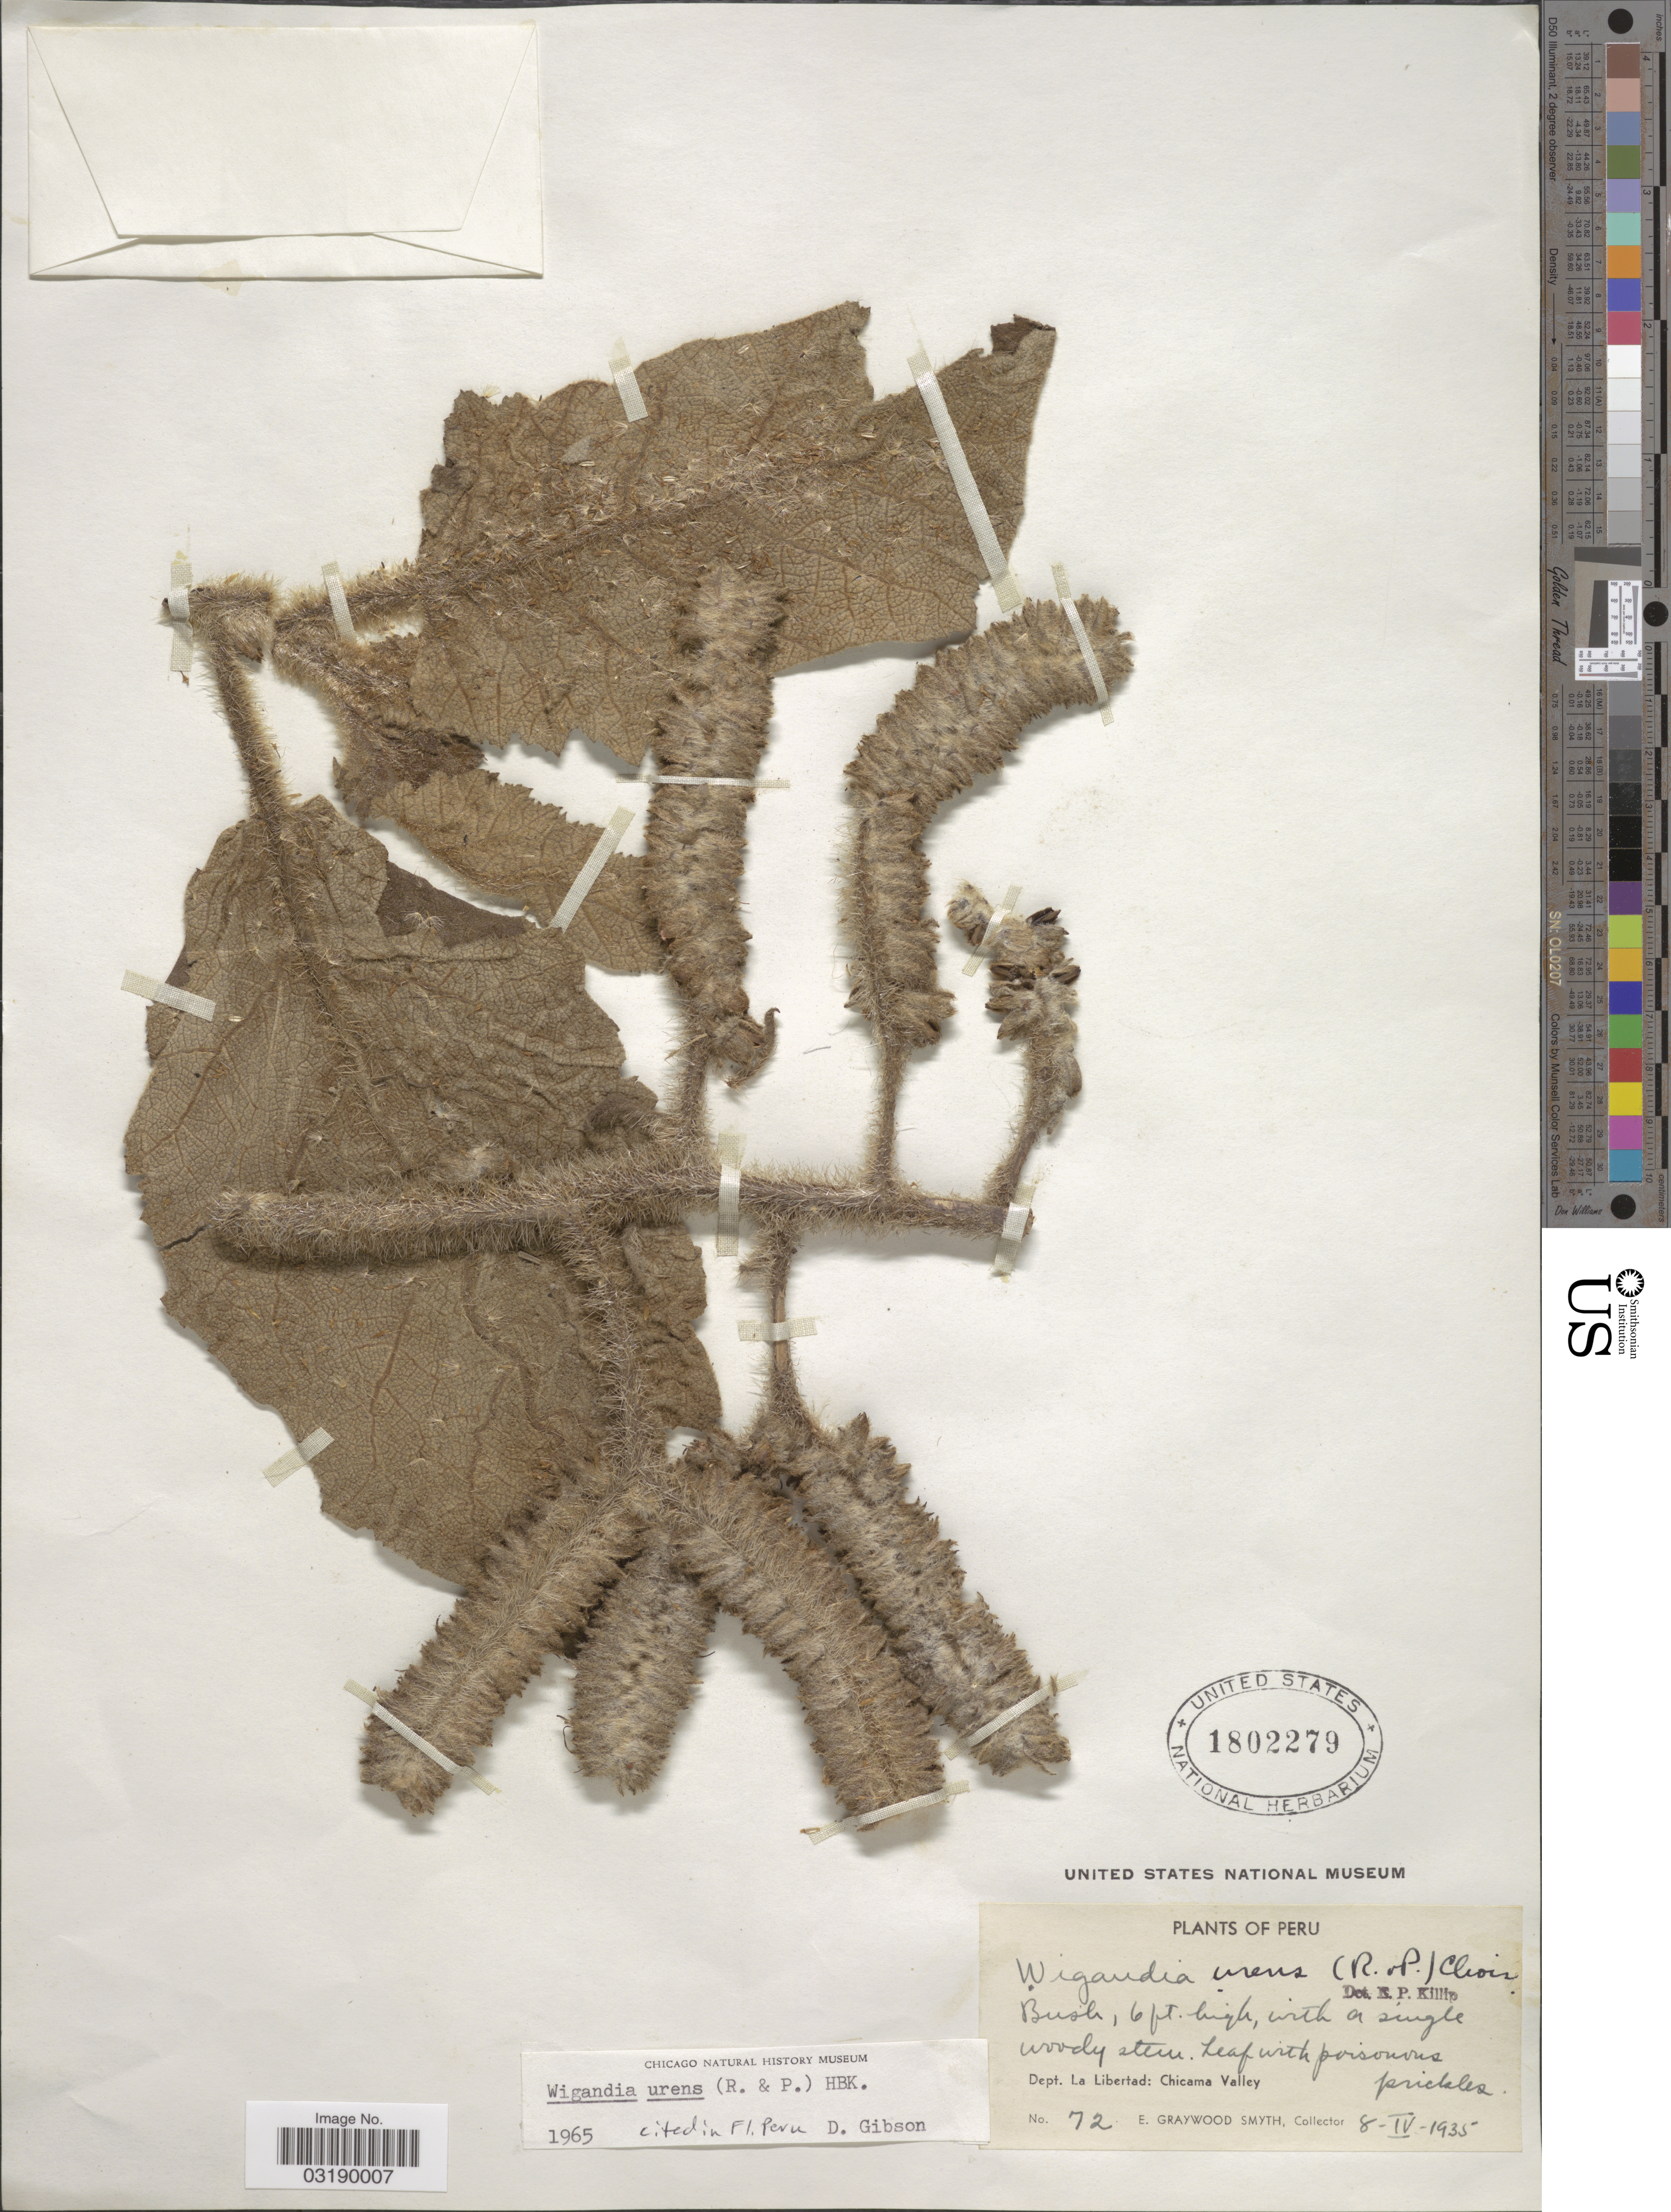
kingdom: Plantae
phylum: Tracheophyta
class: Magnoliopsida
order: Boraginales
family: Namaceae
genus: Wigandia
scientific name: Wigandia urens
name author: (Ruiz & Pav.) Kunth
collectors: E. G. Smyth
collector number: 72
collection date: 1935-04-08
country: Peru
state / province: La Libertad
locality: Dept. La Libertad: Chicama Valley.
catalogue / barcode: US 1802279